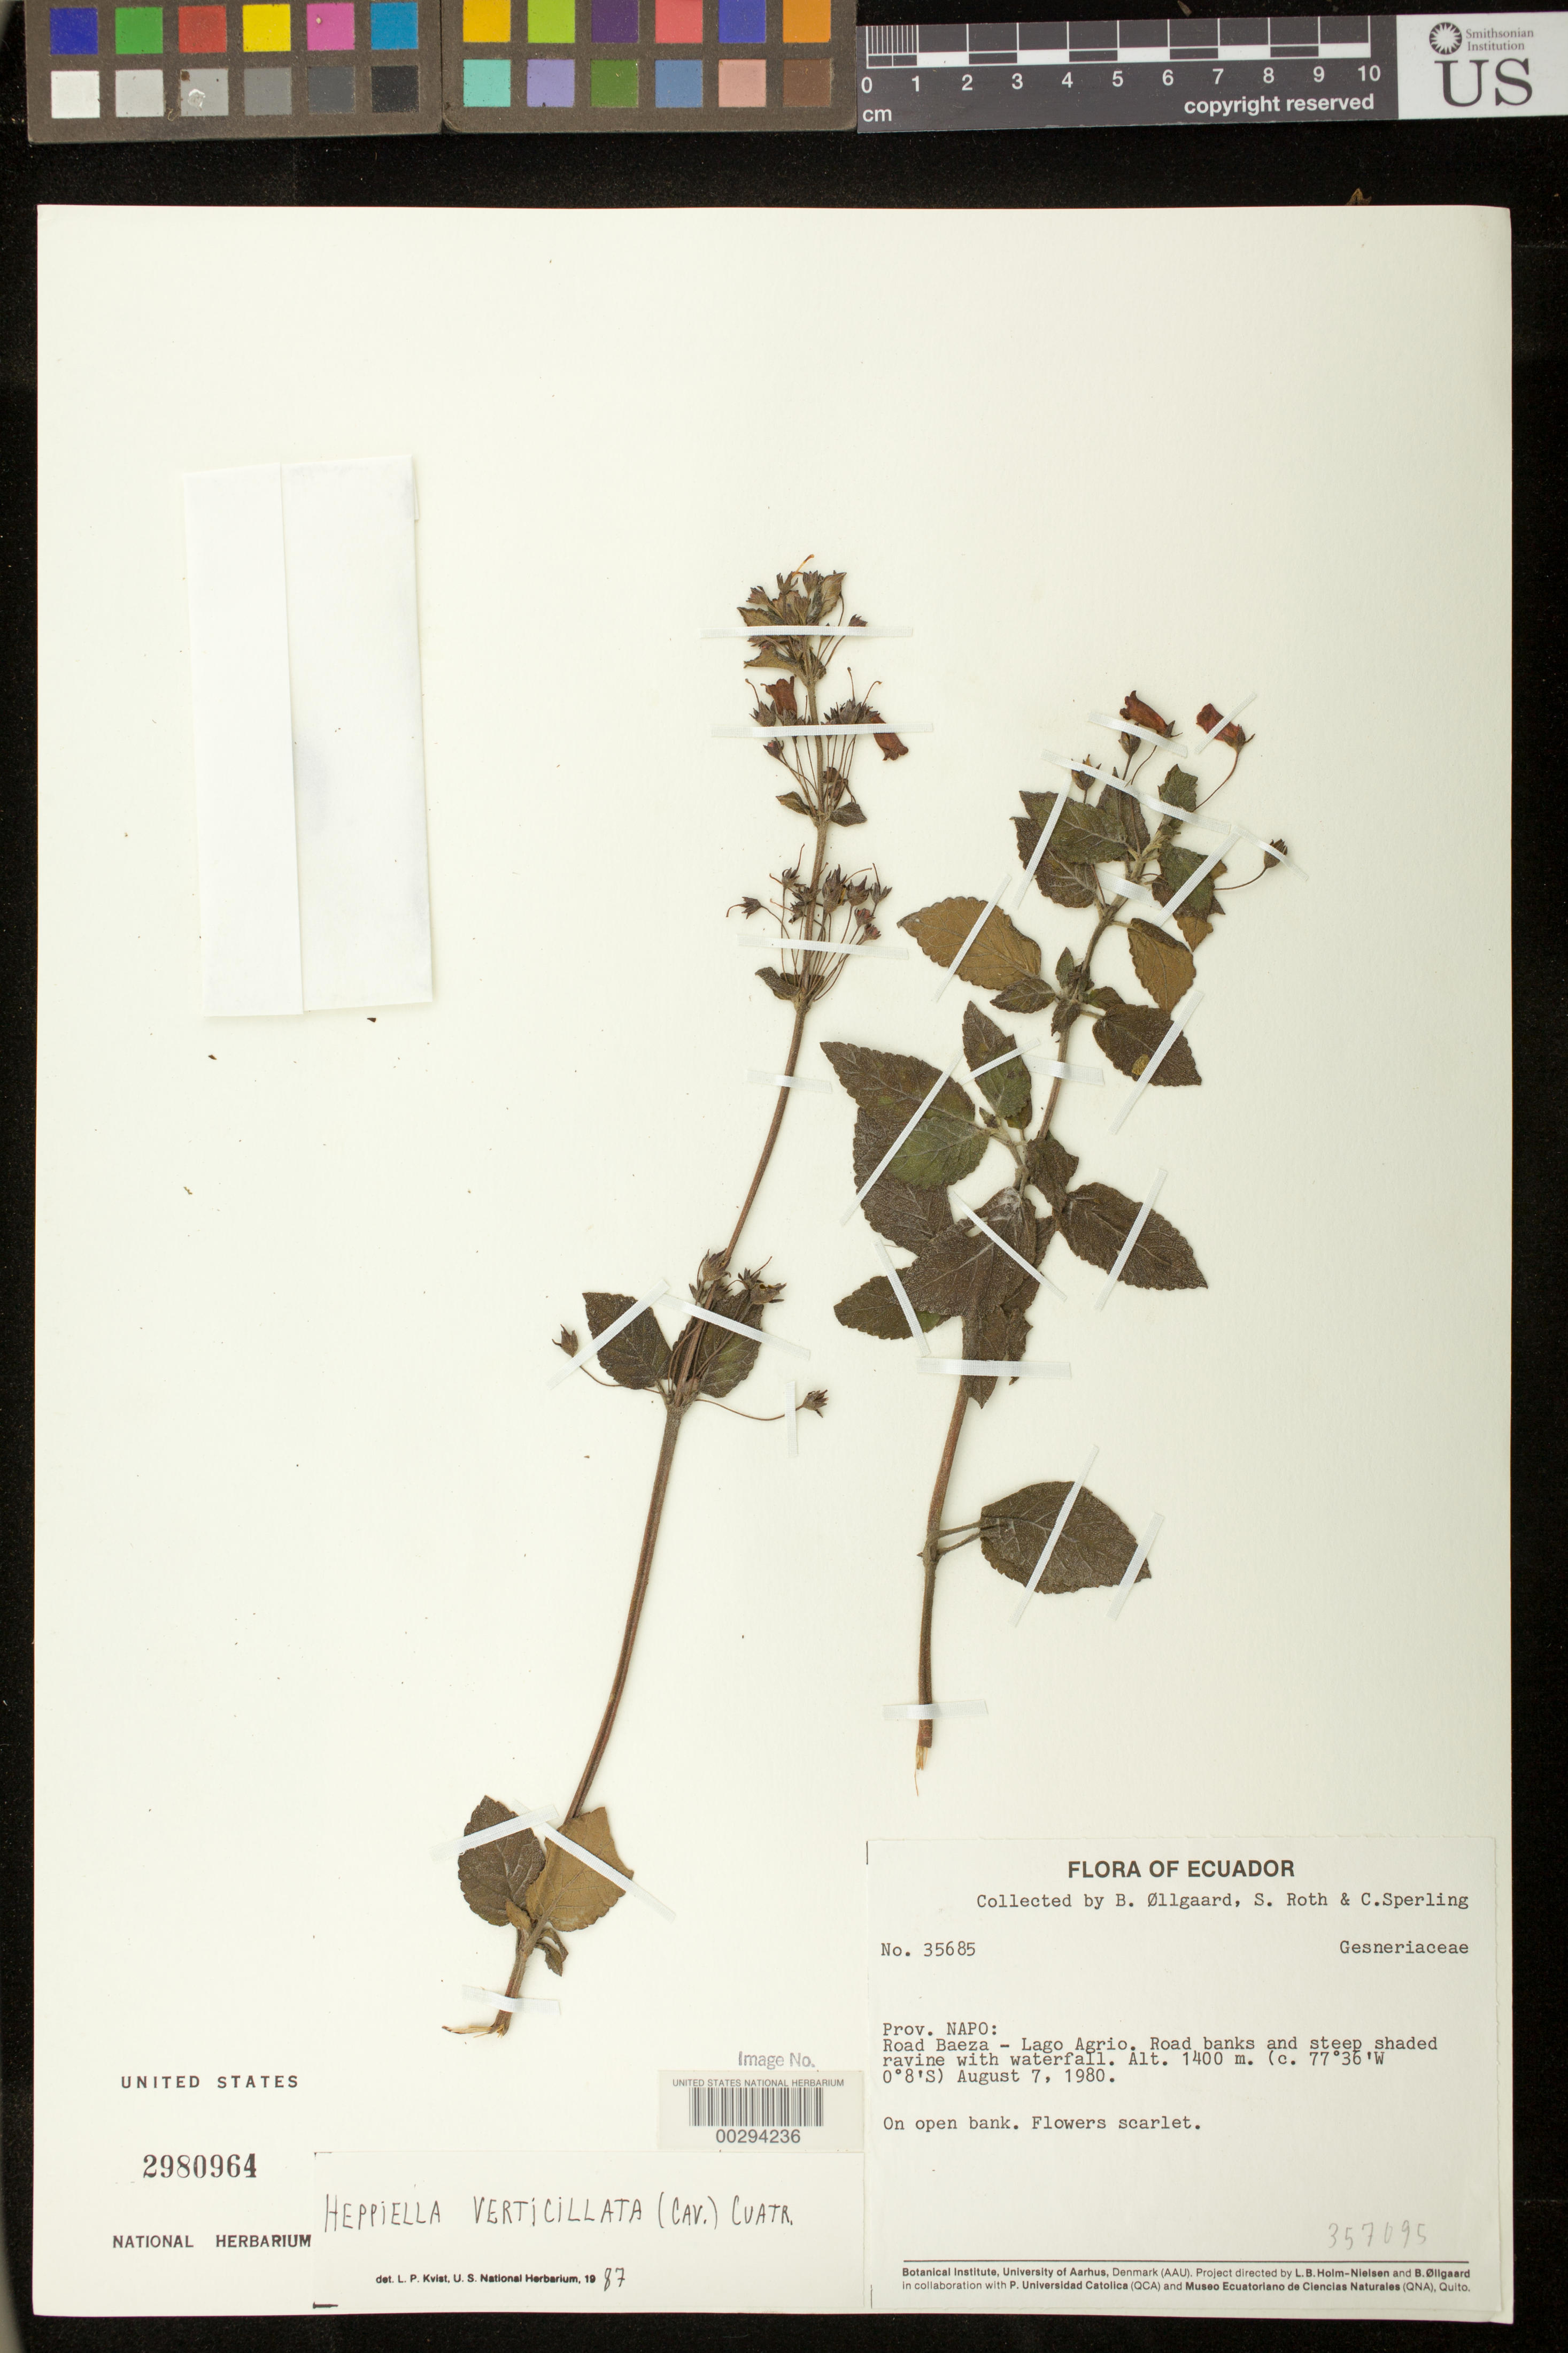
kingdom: Plantae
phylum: Tracheophyta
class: Magnoliopsida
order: Lamiales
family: Gesneriaceae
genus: Heppiella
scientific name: Heppiella verticillata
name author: (Cav.) Cuatrec.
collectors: B. Øllgaard, S. Roth & C. Sperling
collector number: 35685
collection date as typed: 07 Aug 1980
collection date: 1980-08-07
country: Ecuador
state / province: Napo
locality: Road Baeza - Lago Agrio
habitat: Road banks and steep shaded ravine with waterfall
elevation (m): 1400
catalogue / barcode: US 2980964